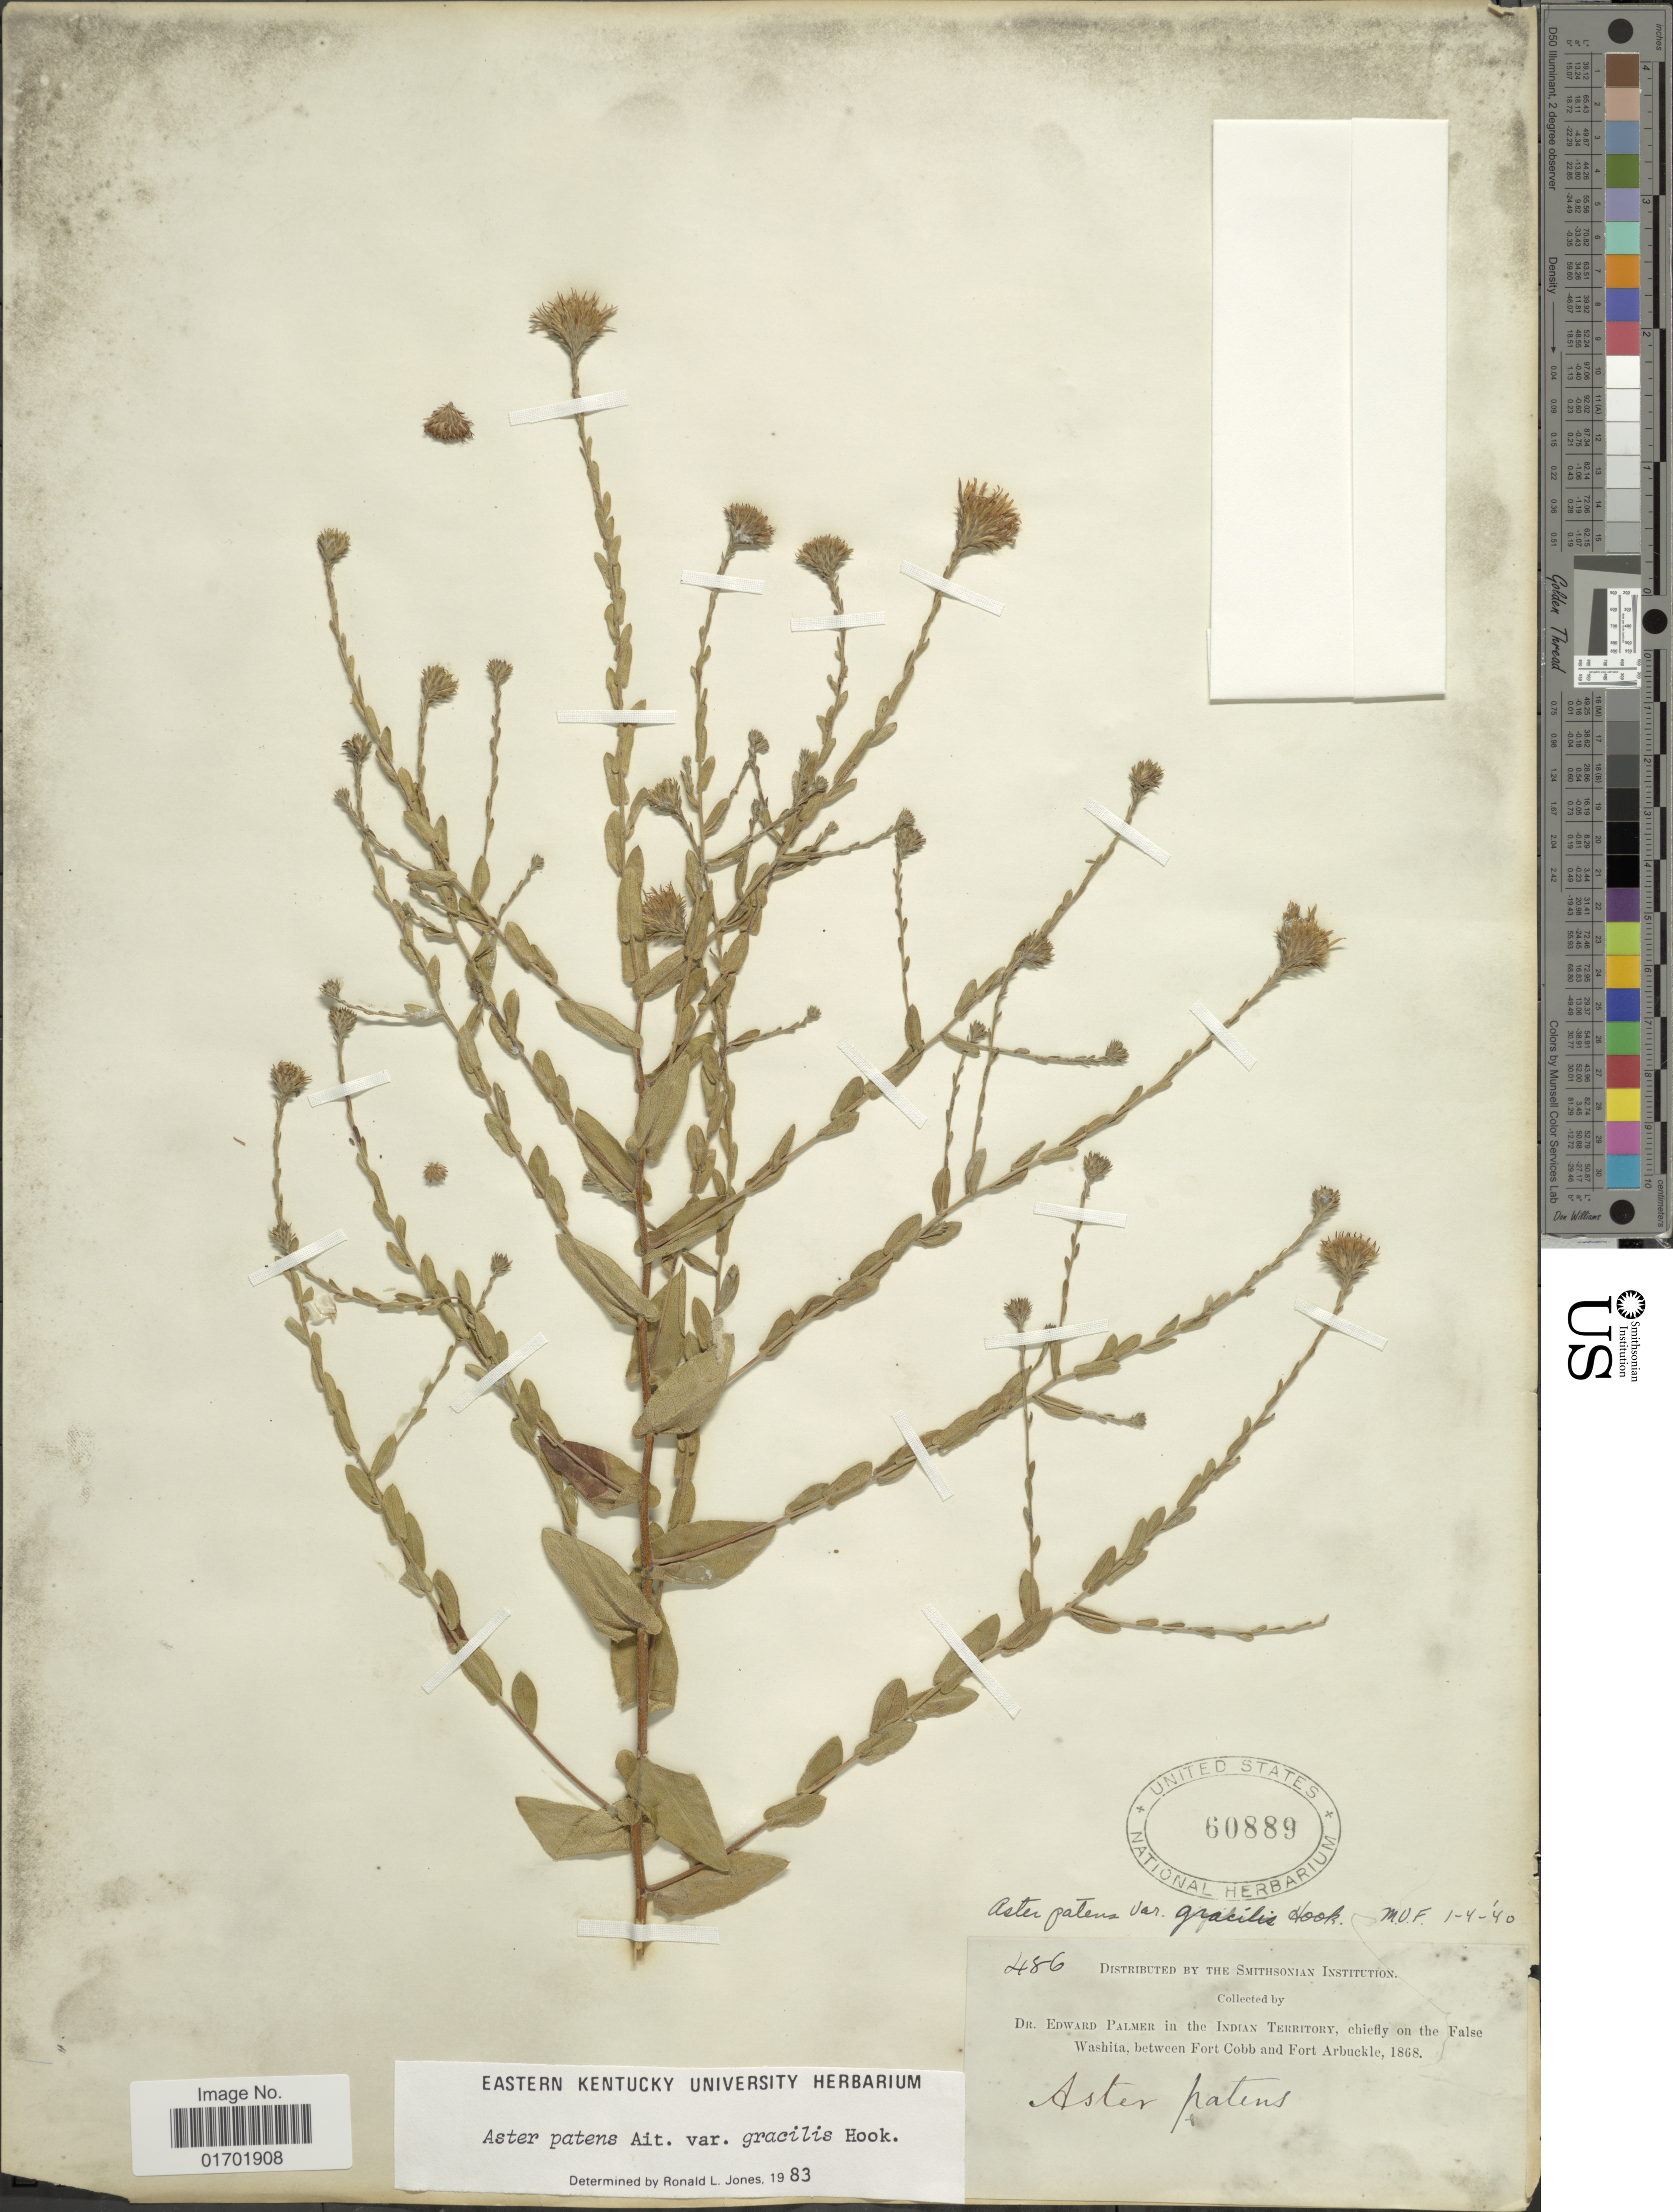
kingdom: Plantae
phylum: Tracheophyta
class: Magnoliopsida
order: Asterales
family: Asteraceae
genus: Symphyotrichum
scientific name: Symphyotrichum patens var. gracile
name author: (Hook.) G.L. Nesom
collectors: E. Palmer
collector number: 486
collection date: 1868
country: United States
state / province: Oklahoma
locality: In the Indian Territory, chiefly on the False Washita, between Fort Cobb and Fort Arbuckle.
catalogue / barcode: US 60889